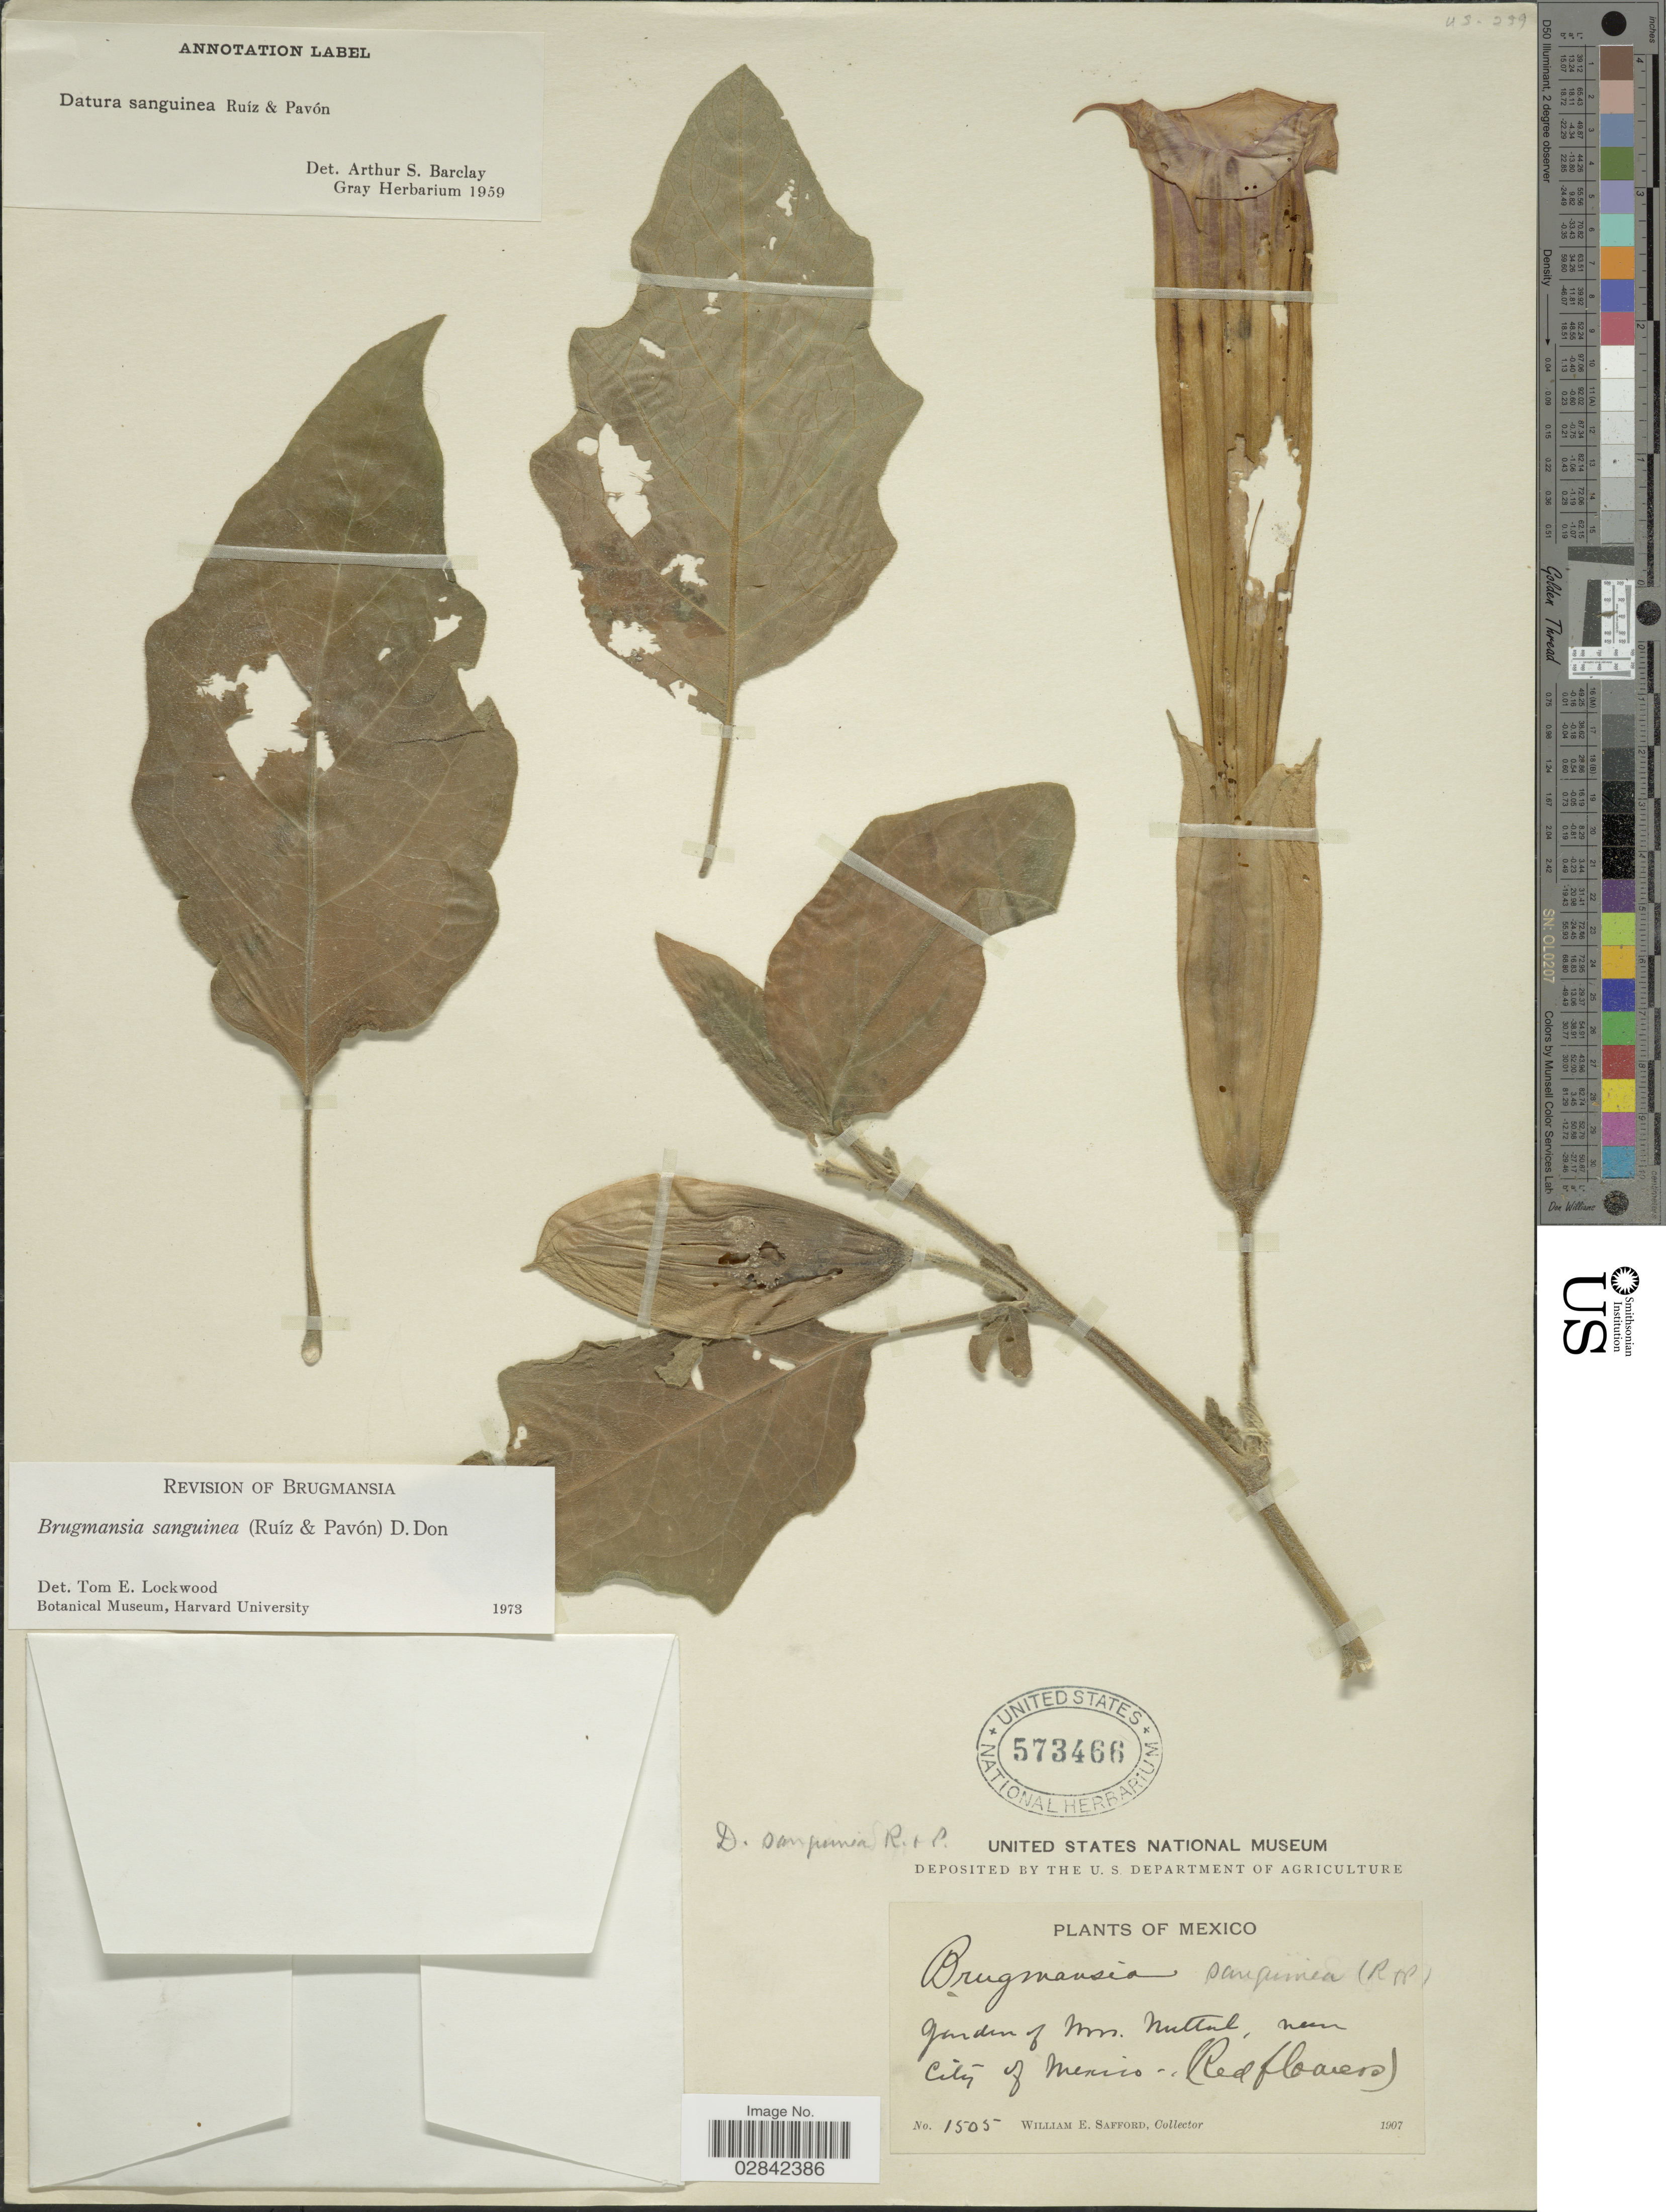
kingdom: Plantae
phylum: Tracheophyta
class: Magnoliopsida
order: Solanales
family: Solanaceae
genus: Brugmansia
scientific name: Brugmansia sanguinea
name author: (Ruiz & Pav.) D. Don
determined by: Lockwood, T. E.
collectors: W. E. Safford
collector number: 1505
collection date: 1907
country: Mexico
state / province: México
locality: Garden of Mrs. Nuttal, near City of Mexico.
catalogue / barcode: US 573466